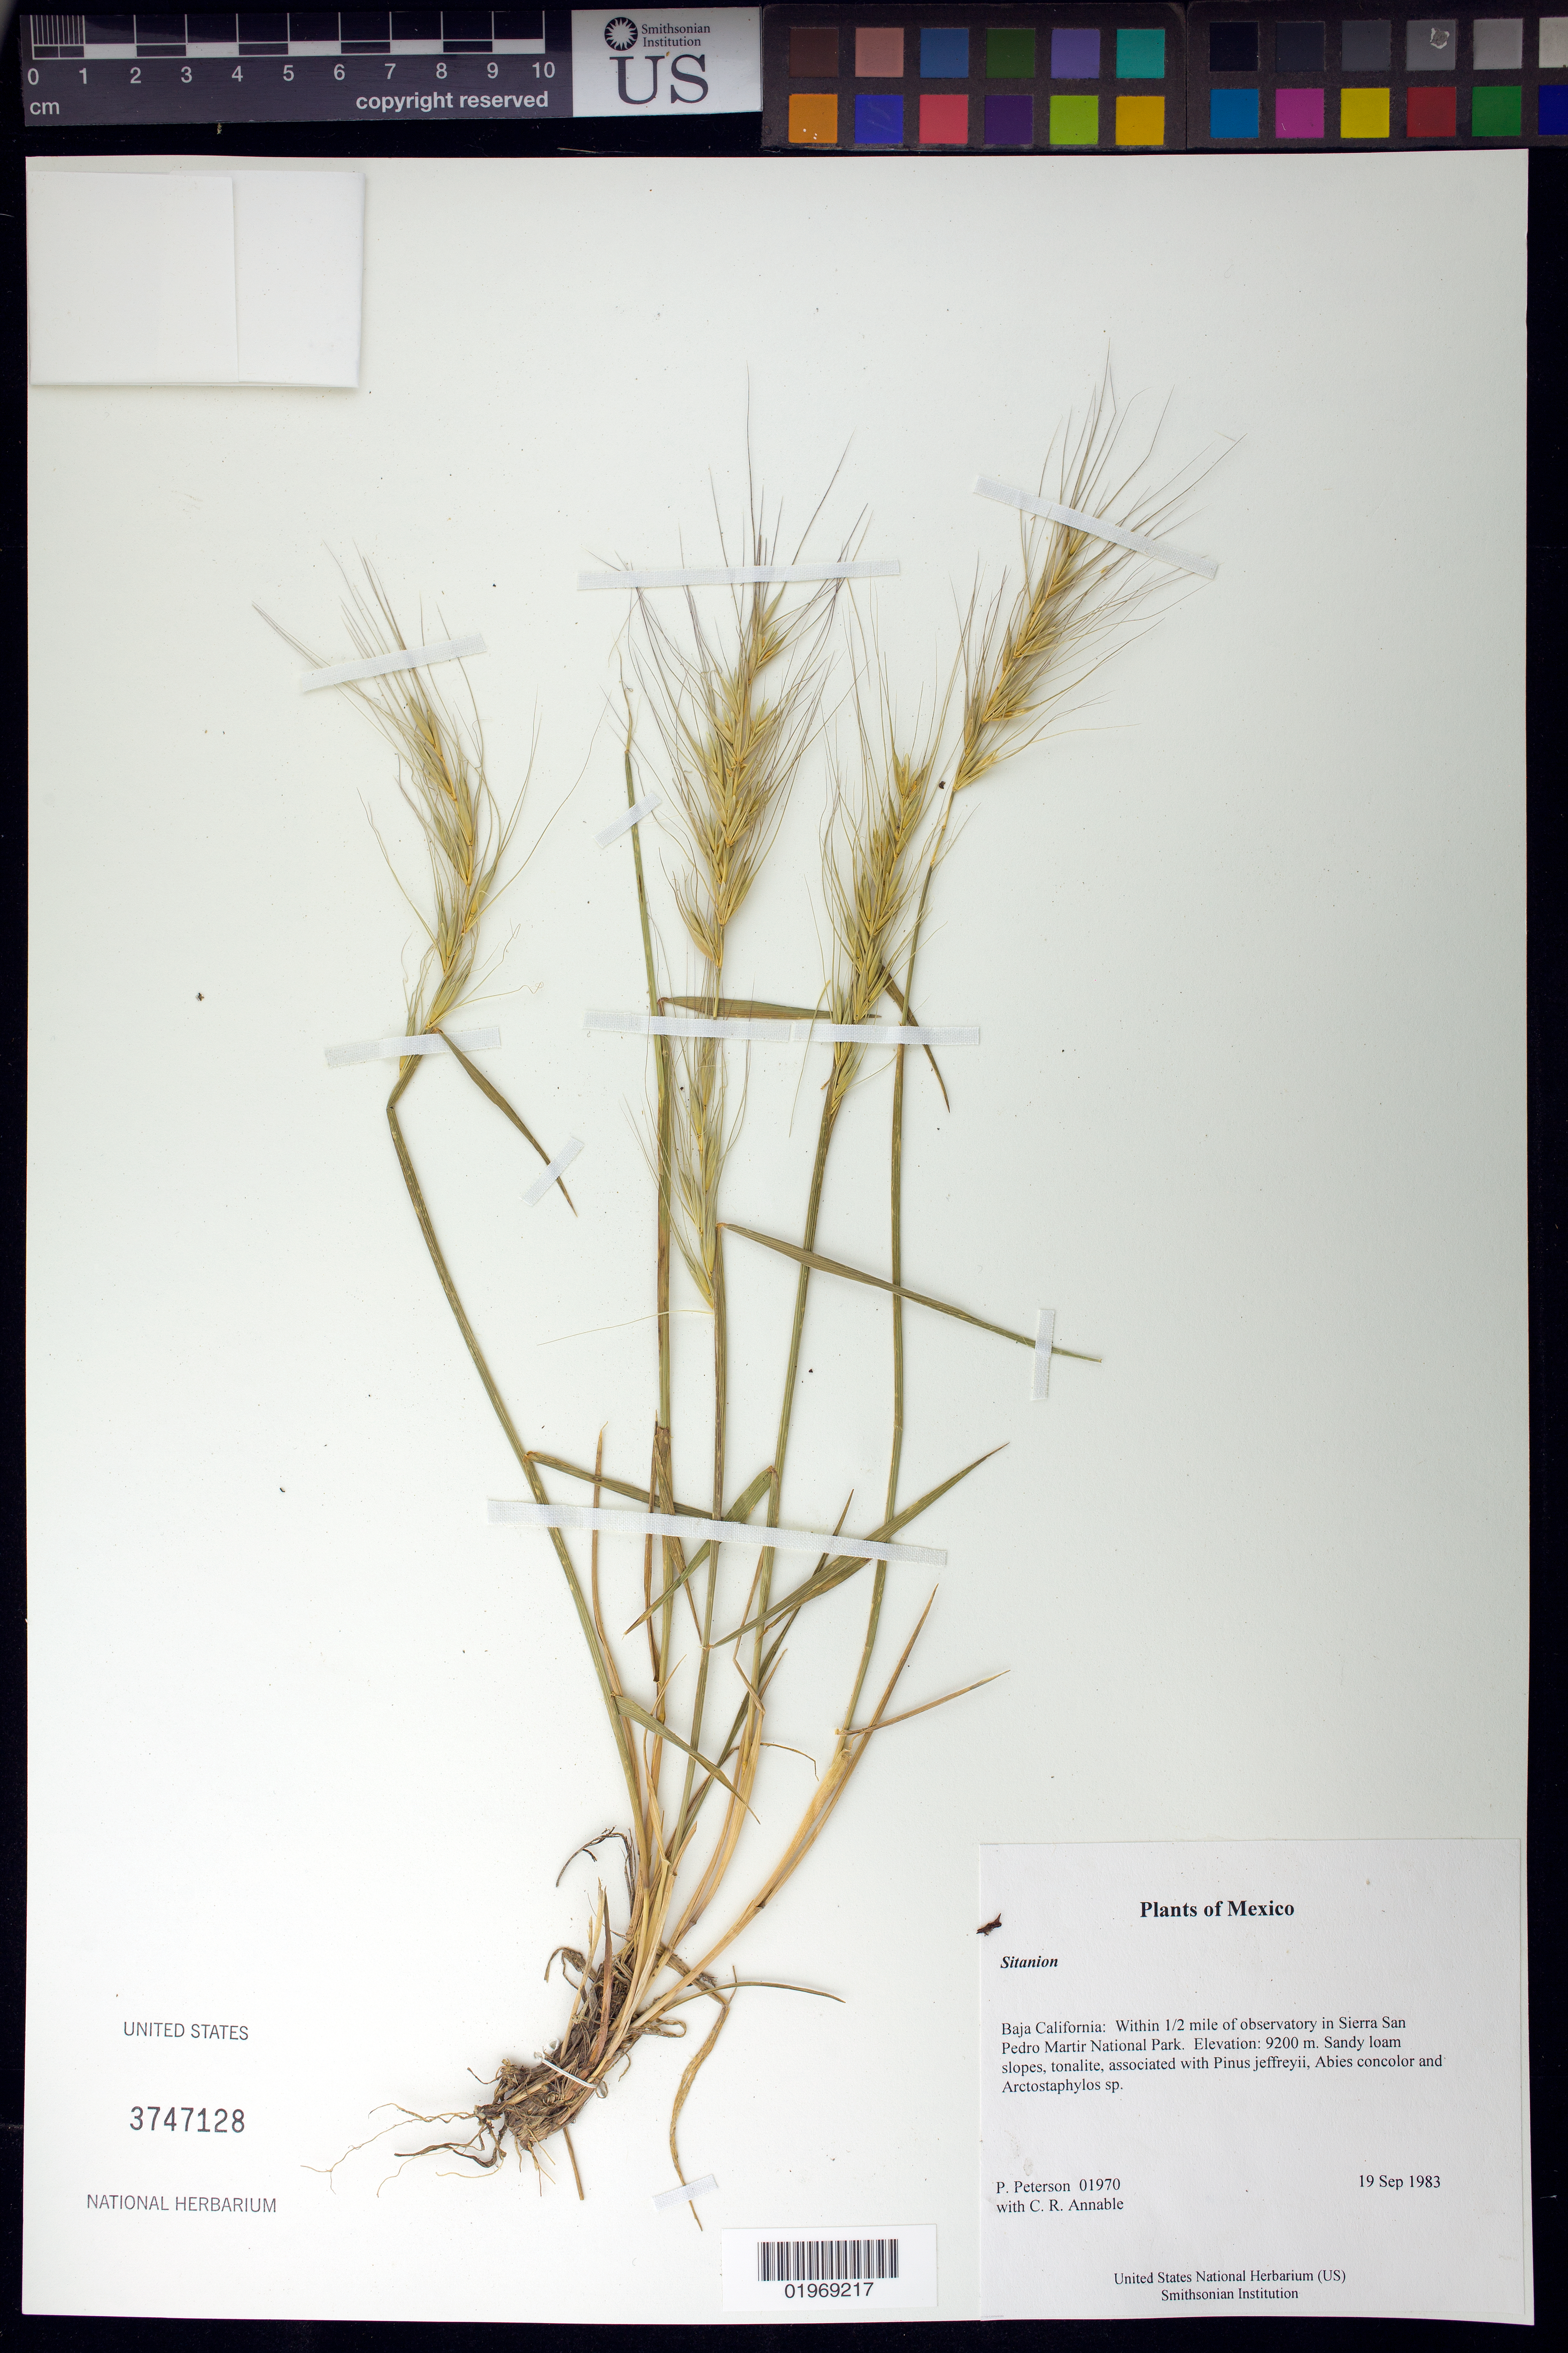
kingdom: Plantae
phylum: Tracheophyta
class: Liliopsida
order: Poales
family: Poaceae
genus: Sitanion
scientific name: Sitanion sp.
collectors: P. M. Peterson & C. R. Annable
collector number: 01970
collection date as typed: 19 Sep 1983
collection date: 1983-09-19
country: Mexico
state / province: Baja California Norte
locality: Within 1/2 mile of observatory in Sierra San Pedro Martir National Park.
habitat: Sandy loam slopes, tonalite, associated with Pinus jeffreyii, Abies concolor and Arctostaphylos sp.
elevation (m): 9200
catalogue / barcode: US 3747128